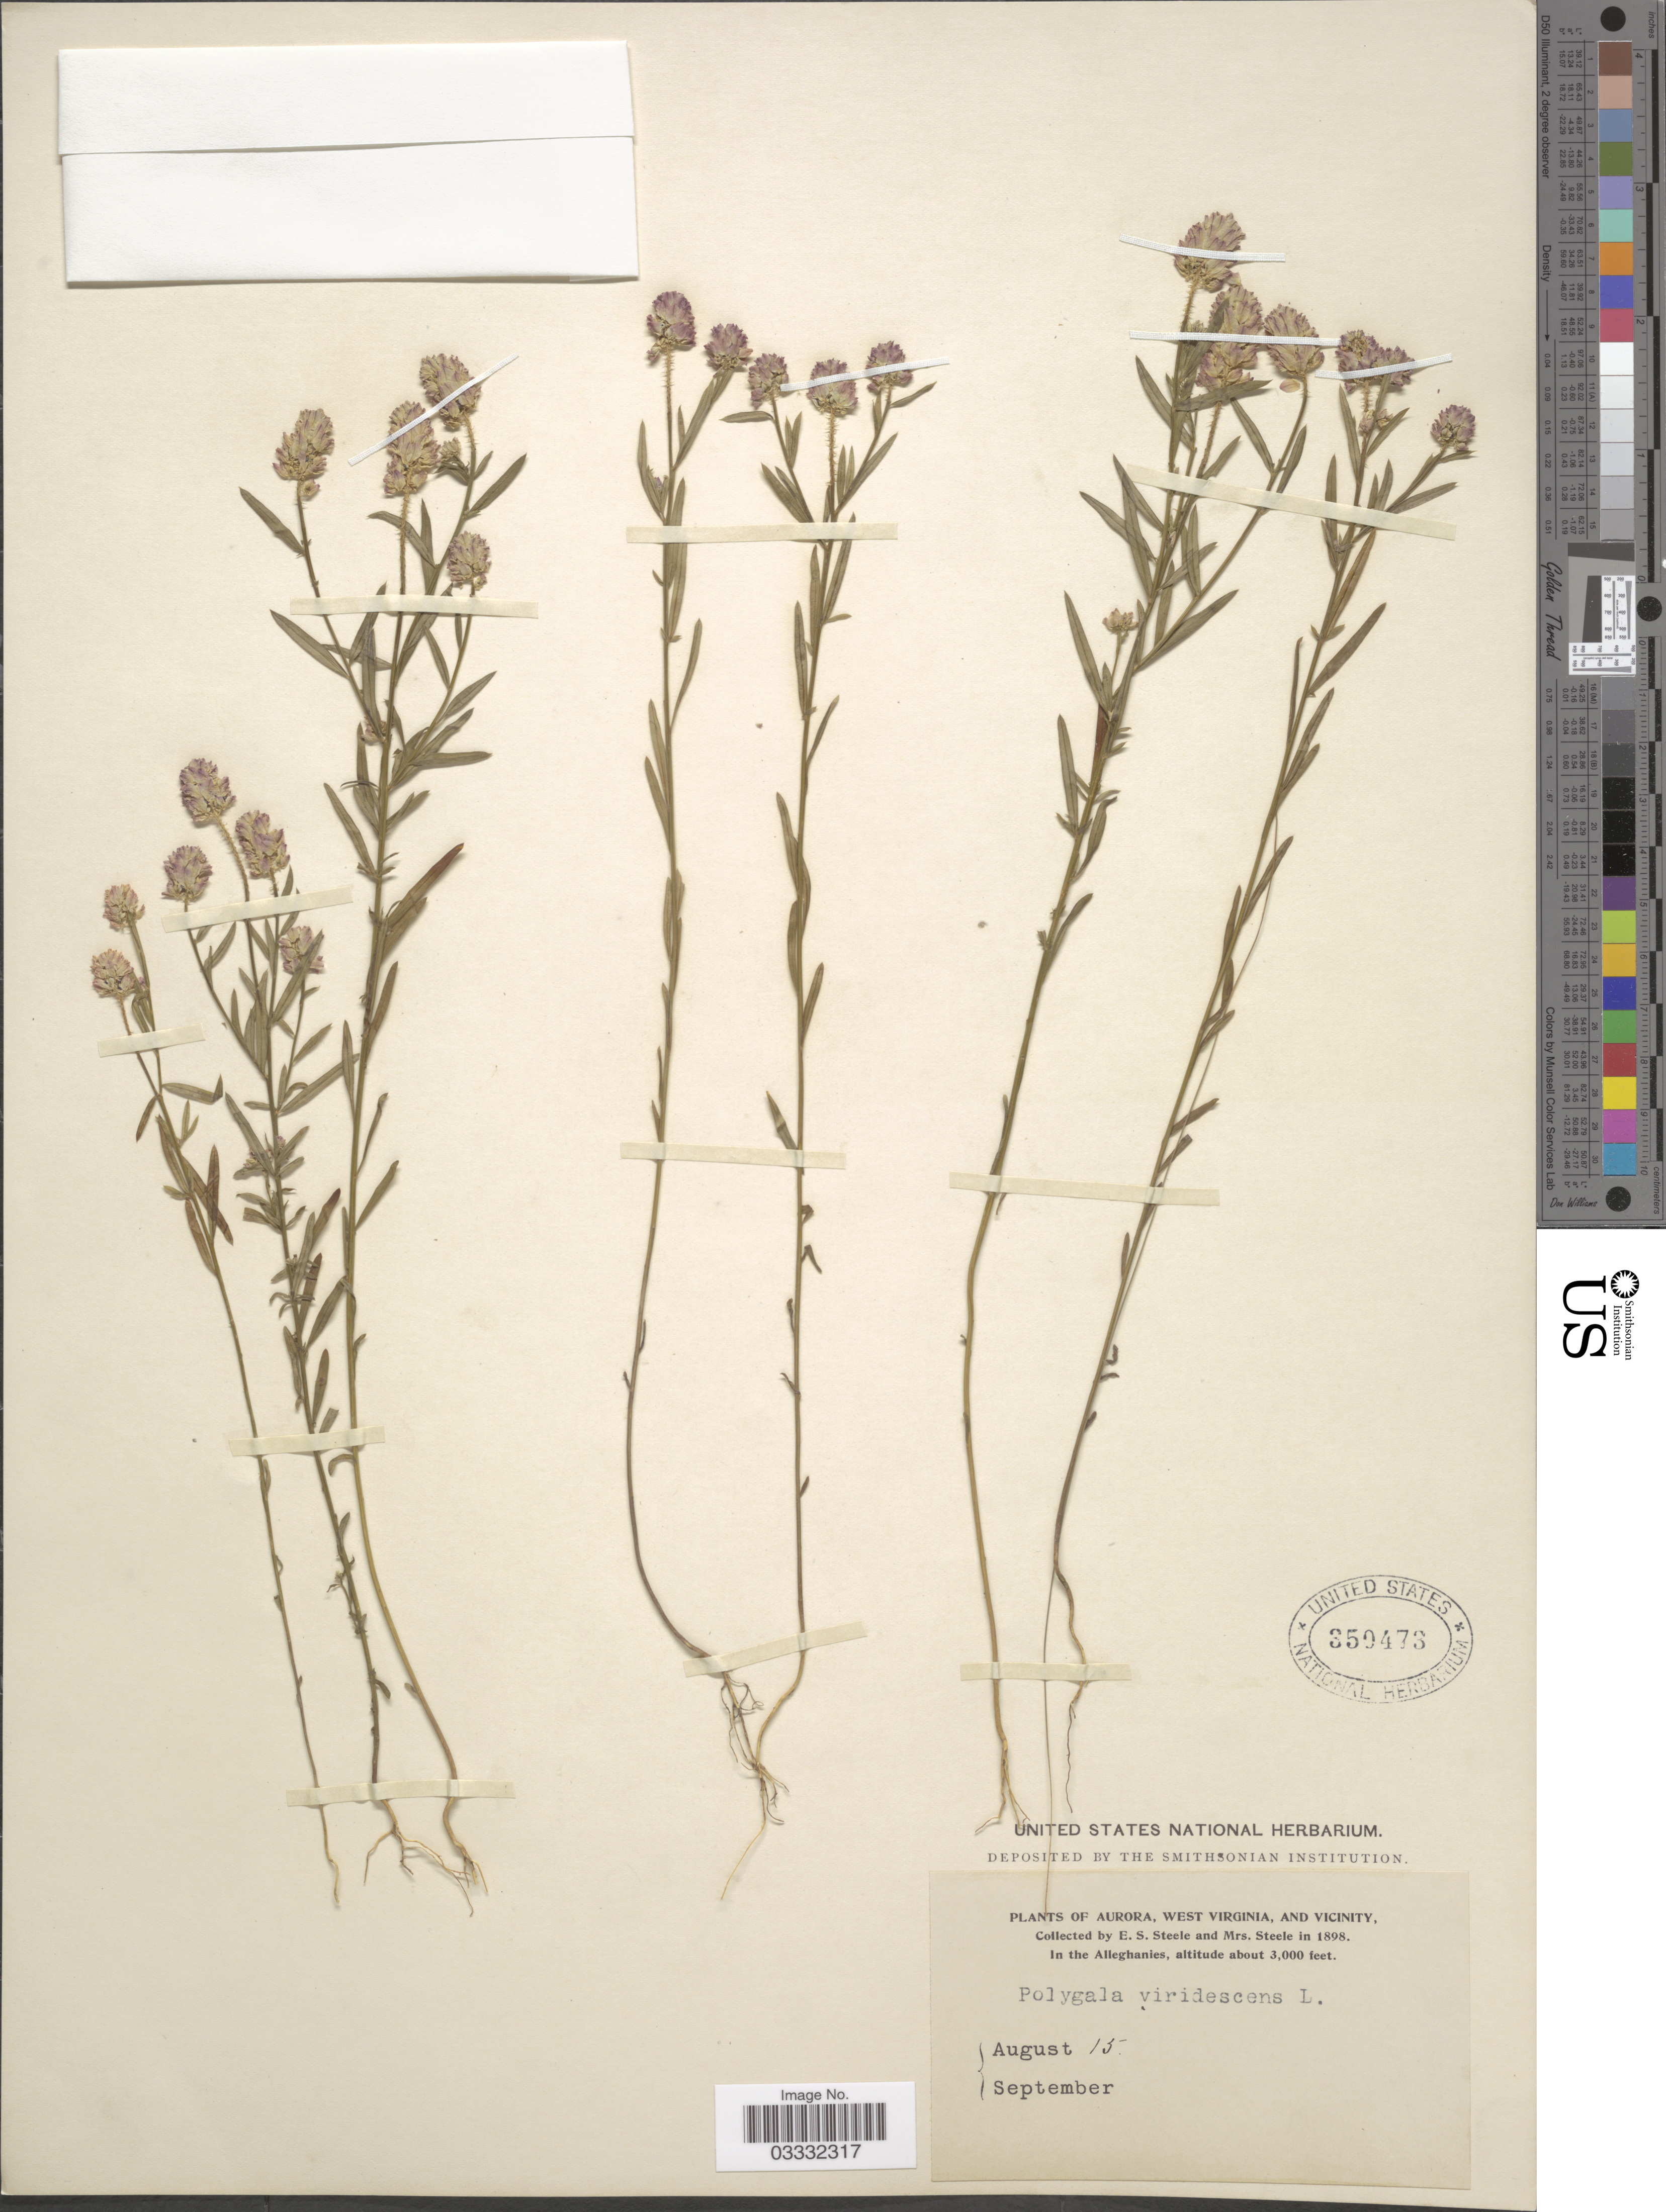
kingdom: Plantae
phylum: Tracheophyta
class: Magnoliopsida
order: Fabales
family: Polygalaceae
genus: Polygala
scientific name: Polygala sanguinea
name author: L.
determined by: Strong, Mark T., (BOT), Smithsonian Institution - National Museum of Natural History (UNITED STATES)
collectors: E. Steele & Mrs. E. S. Steele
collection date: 1898-08-15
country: United States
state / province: West Virginia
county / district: Preston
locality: Aurora, West Virginia, and Vicinity. In the Alleghanies.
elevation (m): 914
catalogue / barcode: US 350473